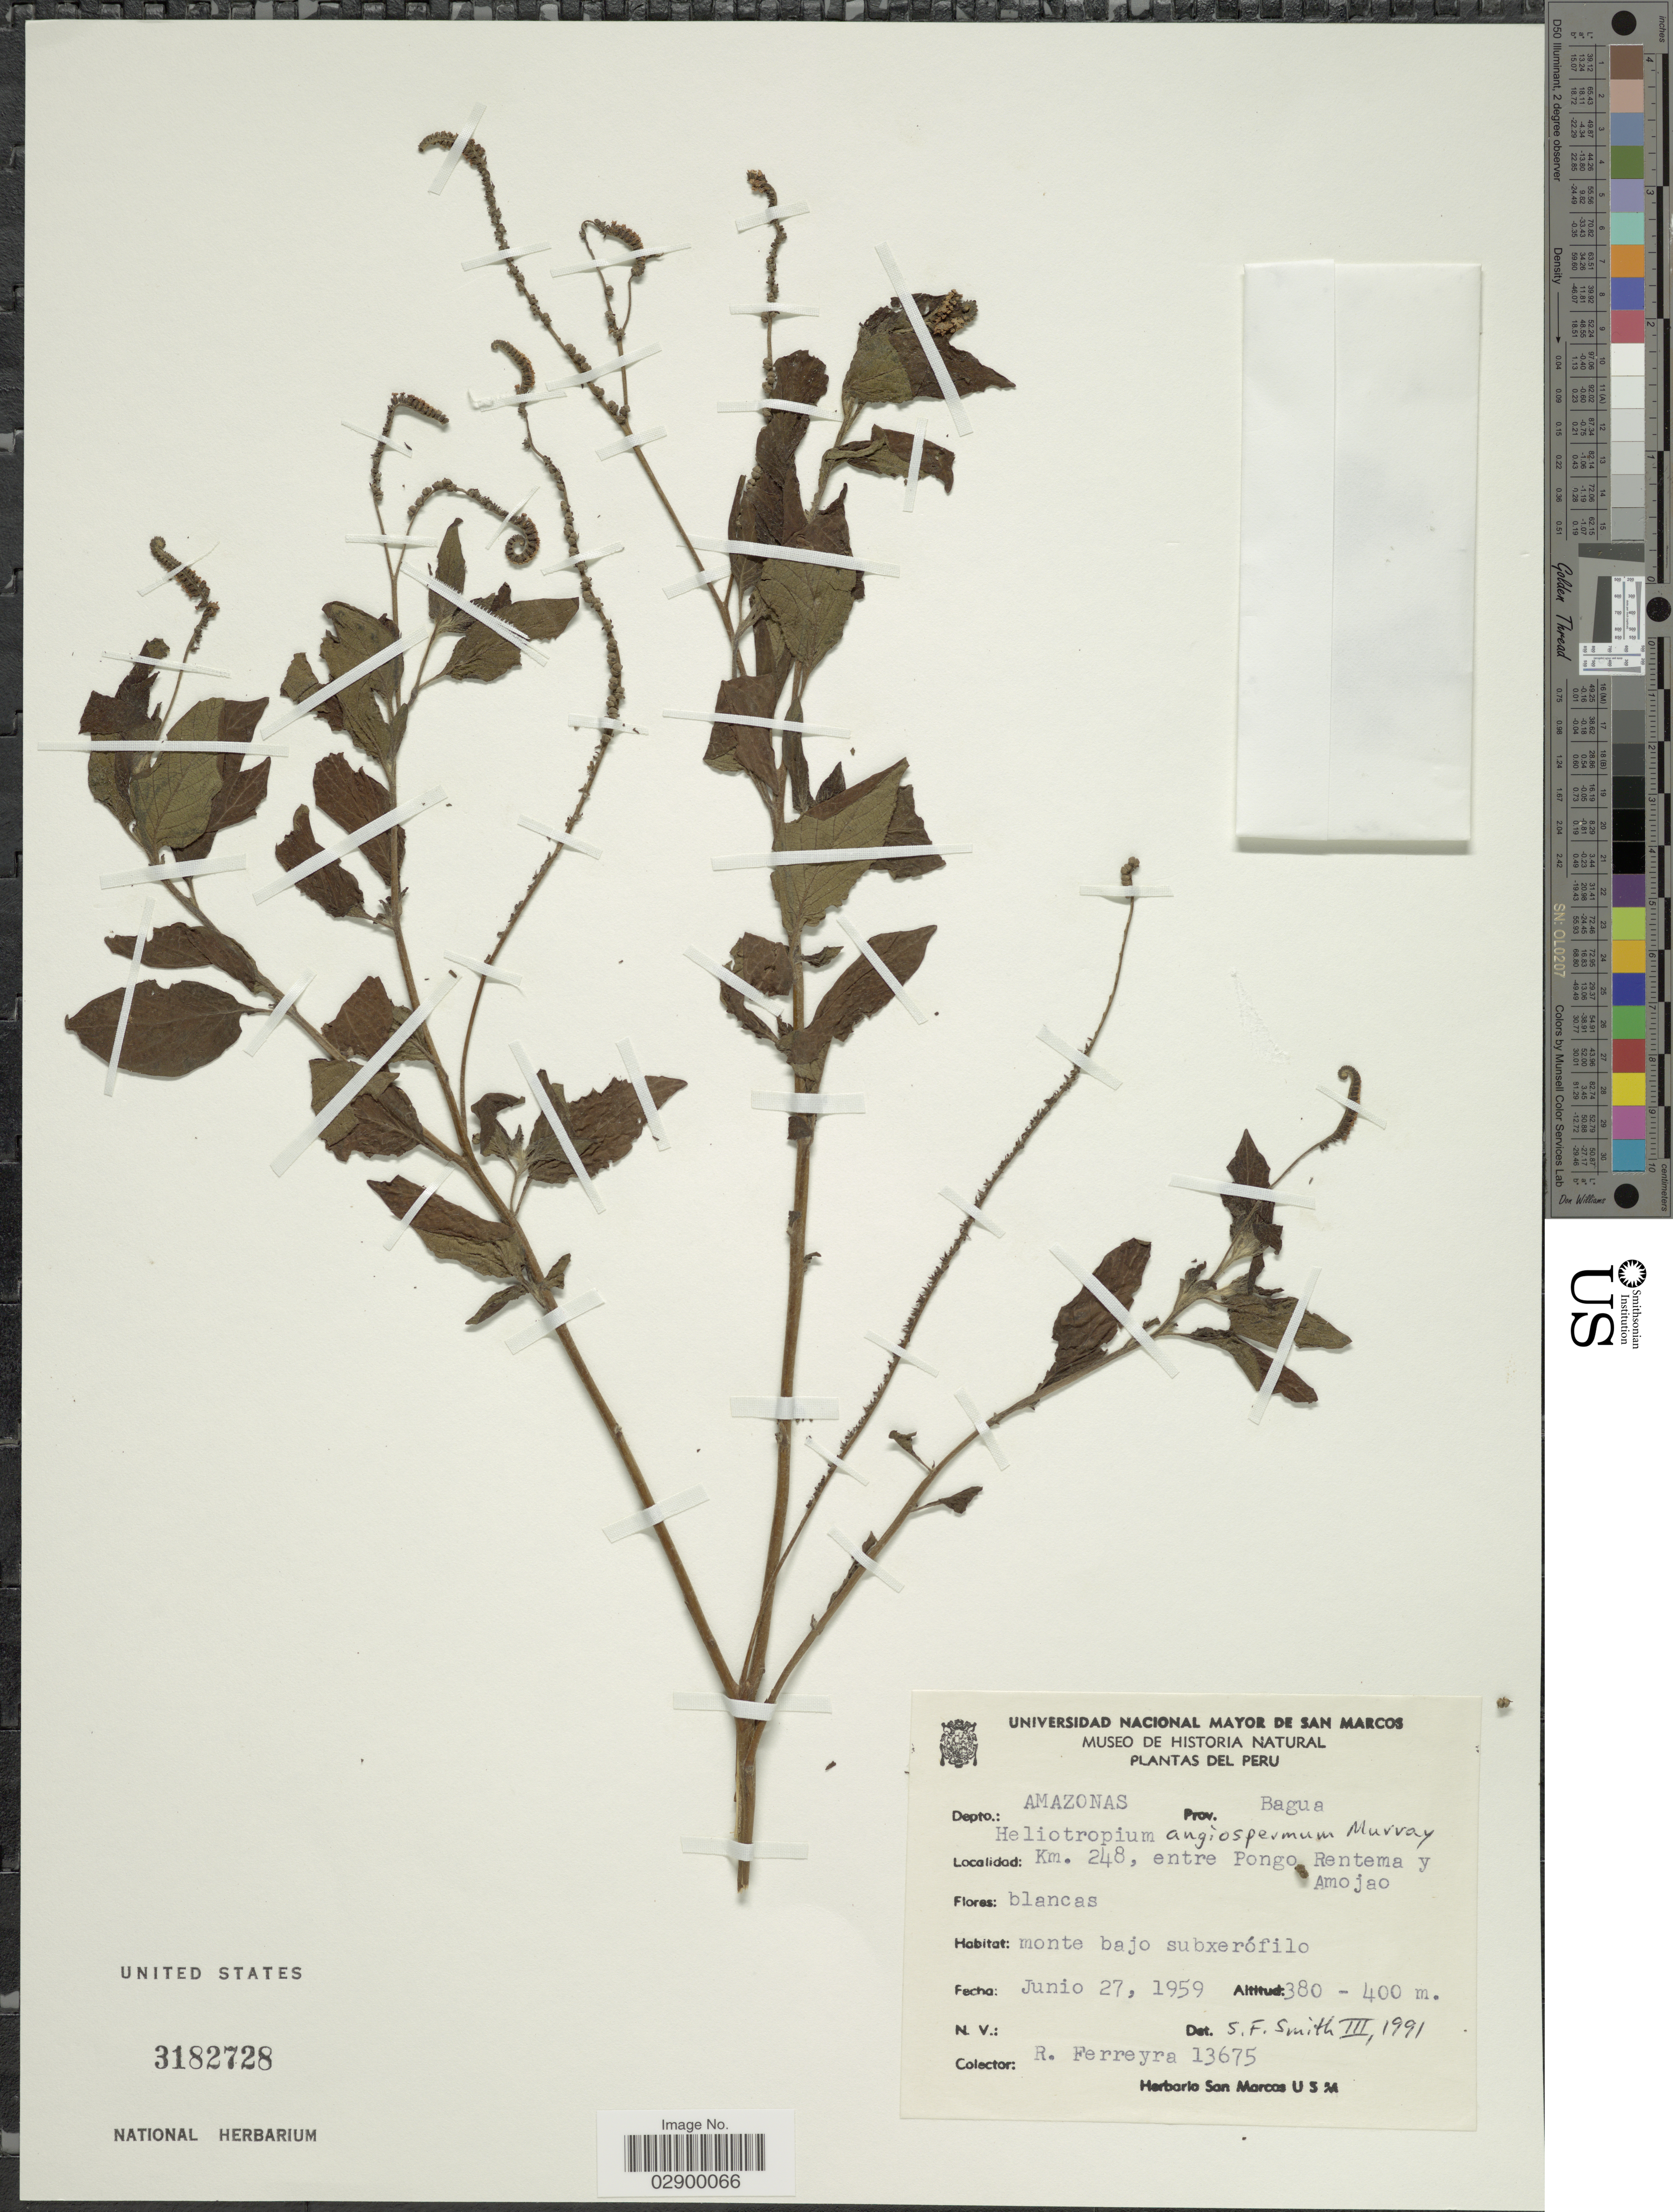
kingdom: Plantae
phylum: Tracheophyta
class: Magnoliopsida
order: Boraginales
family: Heliotropiaceae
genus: Heliotropium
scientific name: Heliotropium angiospermum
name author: Murray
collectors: R. A. Ferreyra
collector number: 13675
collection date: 1959-06-27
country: Peru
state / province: Amazonas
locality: Depto.: Amazonas. Prov. Bagua. Km. 248, entre Pongo Rentema y Amojao.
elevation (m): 380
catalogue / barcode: US 3182728